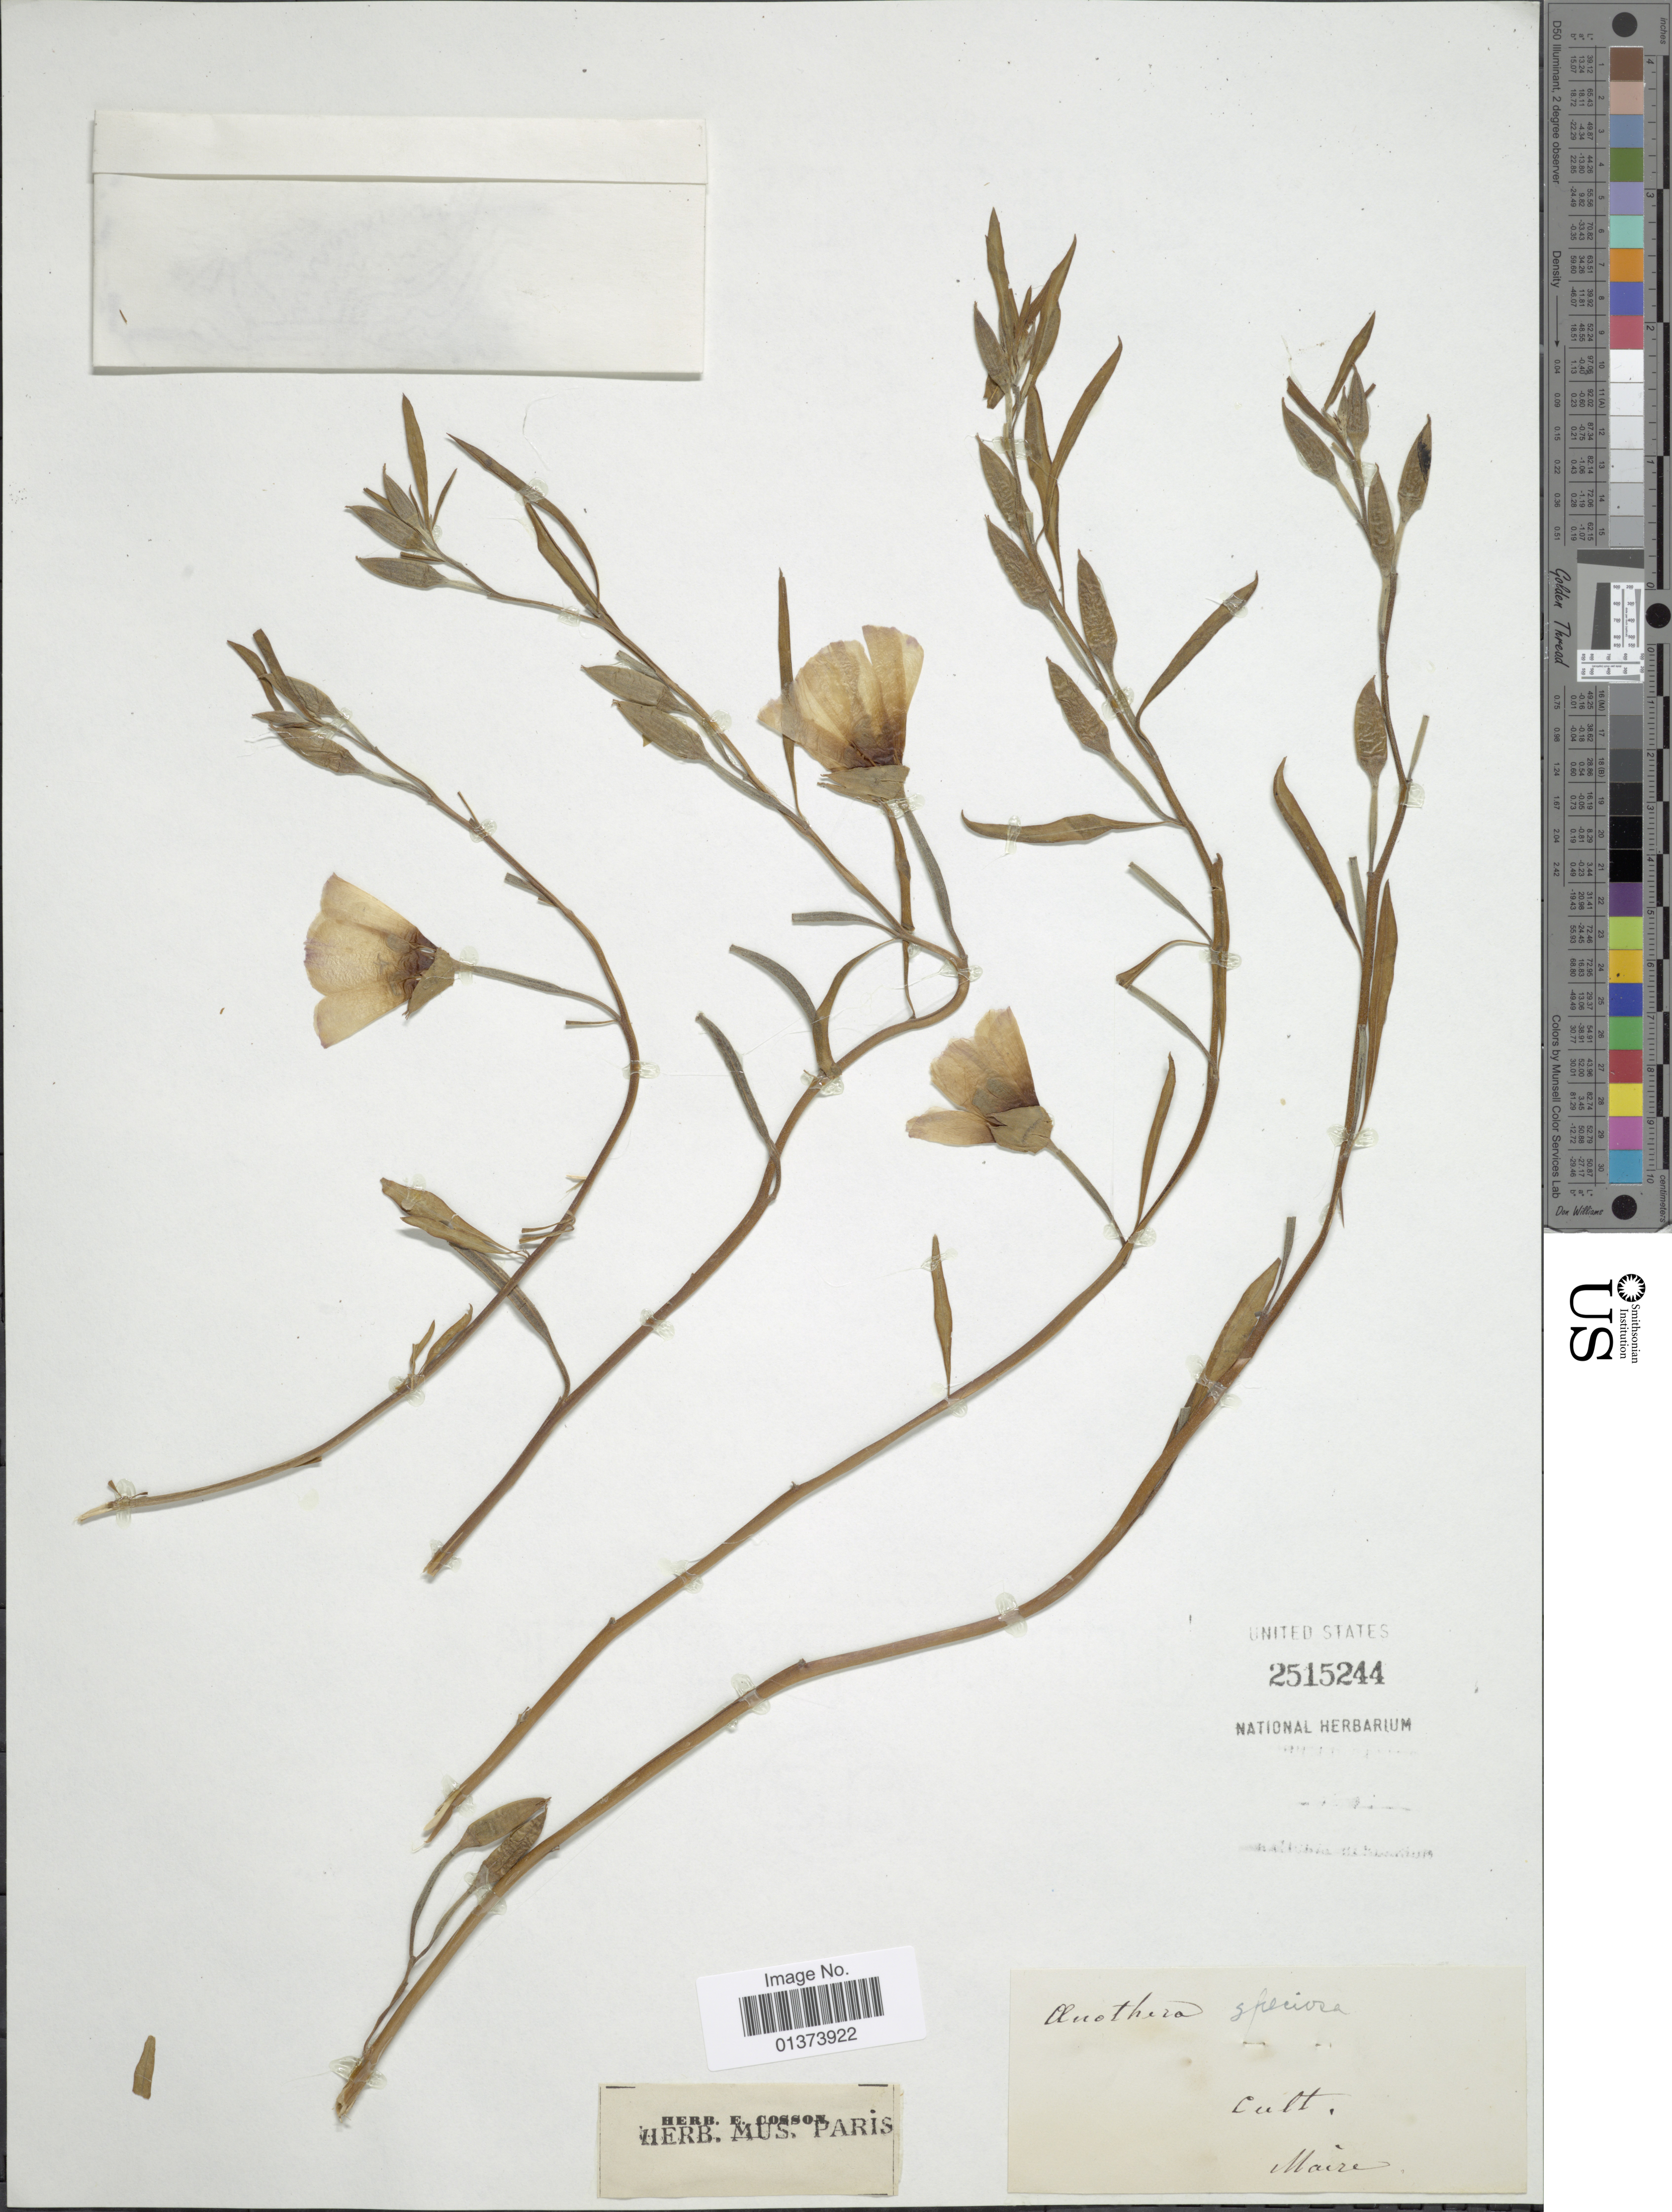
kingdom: Plantae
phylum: Tracheophyta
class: Magnoliopsida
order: Myrtales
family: Onagraceae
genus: Oenothera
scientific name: Oenothera speciosa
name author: Nutt.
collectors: Maire, --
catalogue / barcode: US 2515244